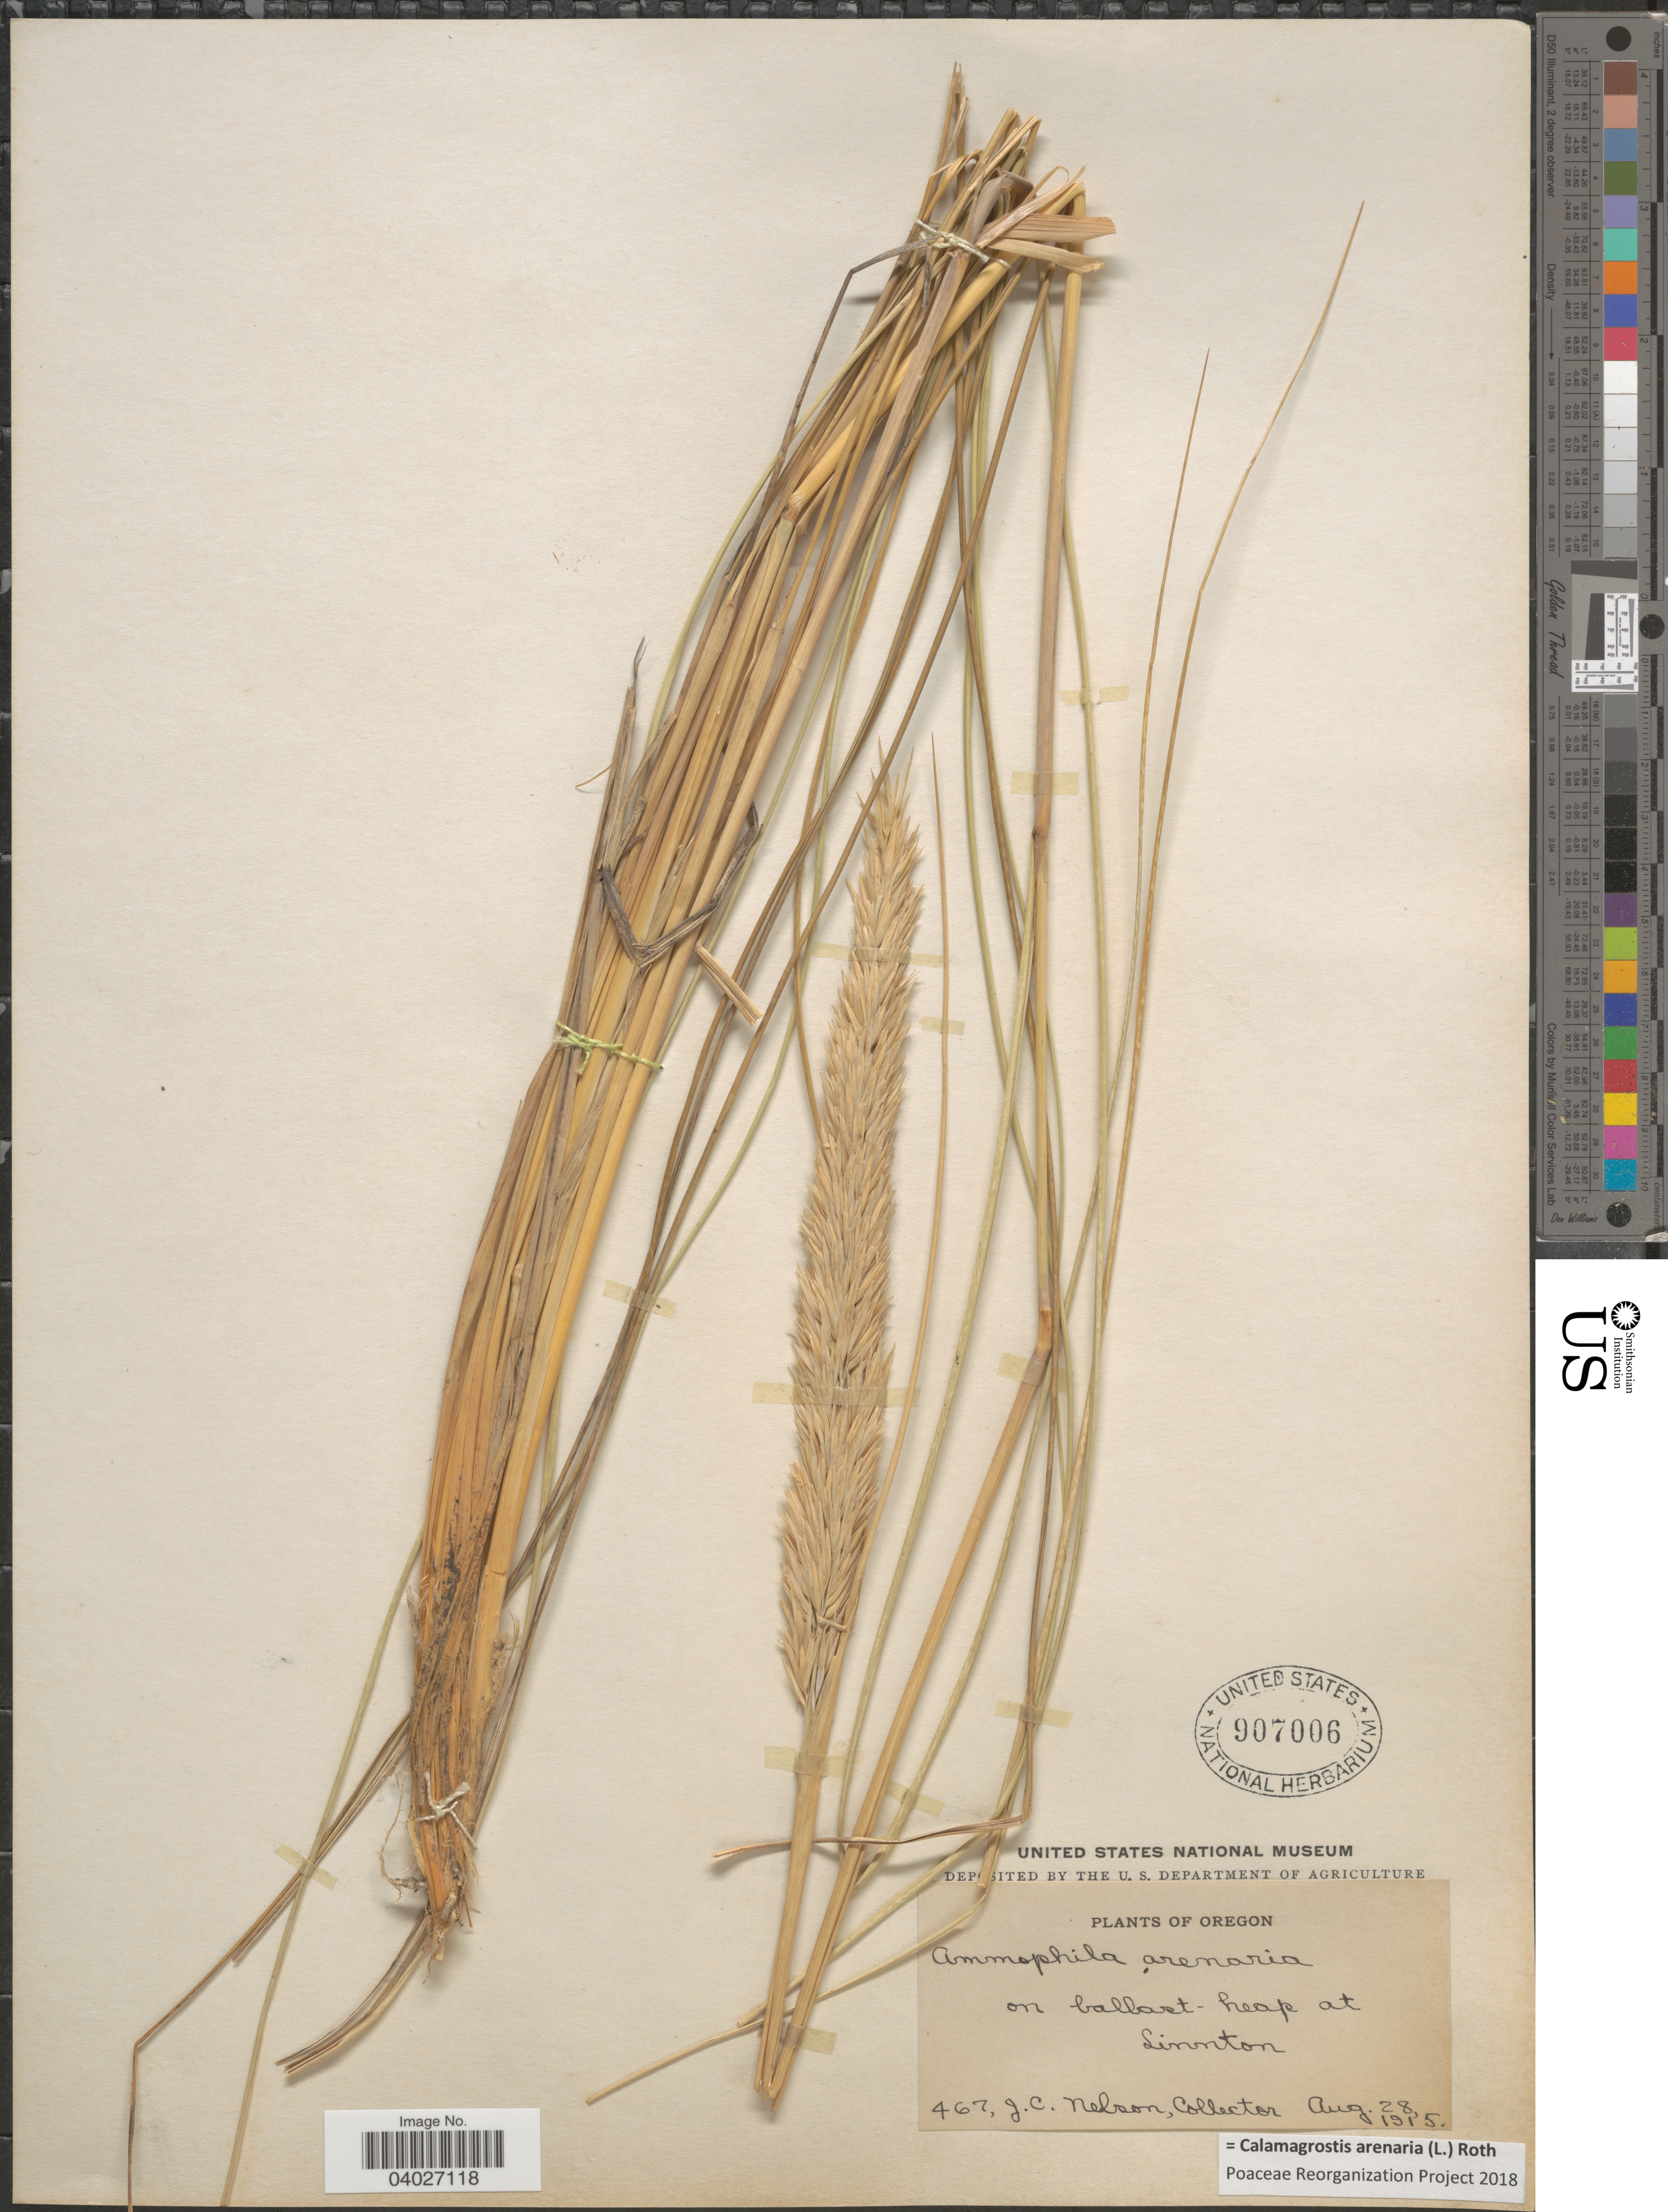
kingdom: Plantae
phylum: Tracheophyta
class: Liliopsida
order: Poales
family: Poaceae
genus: Calamagrostis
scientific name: Calamagrostis arenaria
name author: (L.) Roth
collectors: J. C. Nelson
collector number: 467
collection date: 1915-08-28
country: United States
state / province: Oregon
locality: On ballast-heap at Linnton.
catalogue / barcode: US 907006